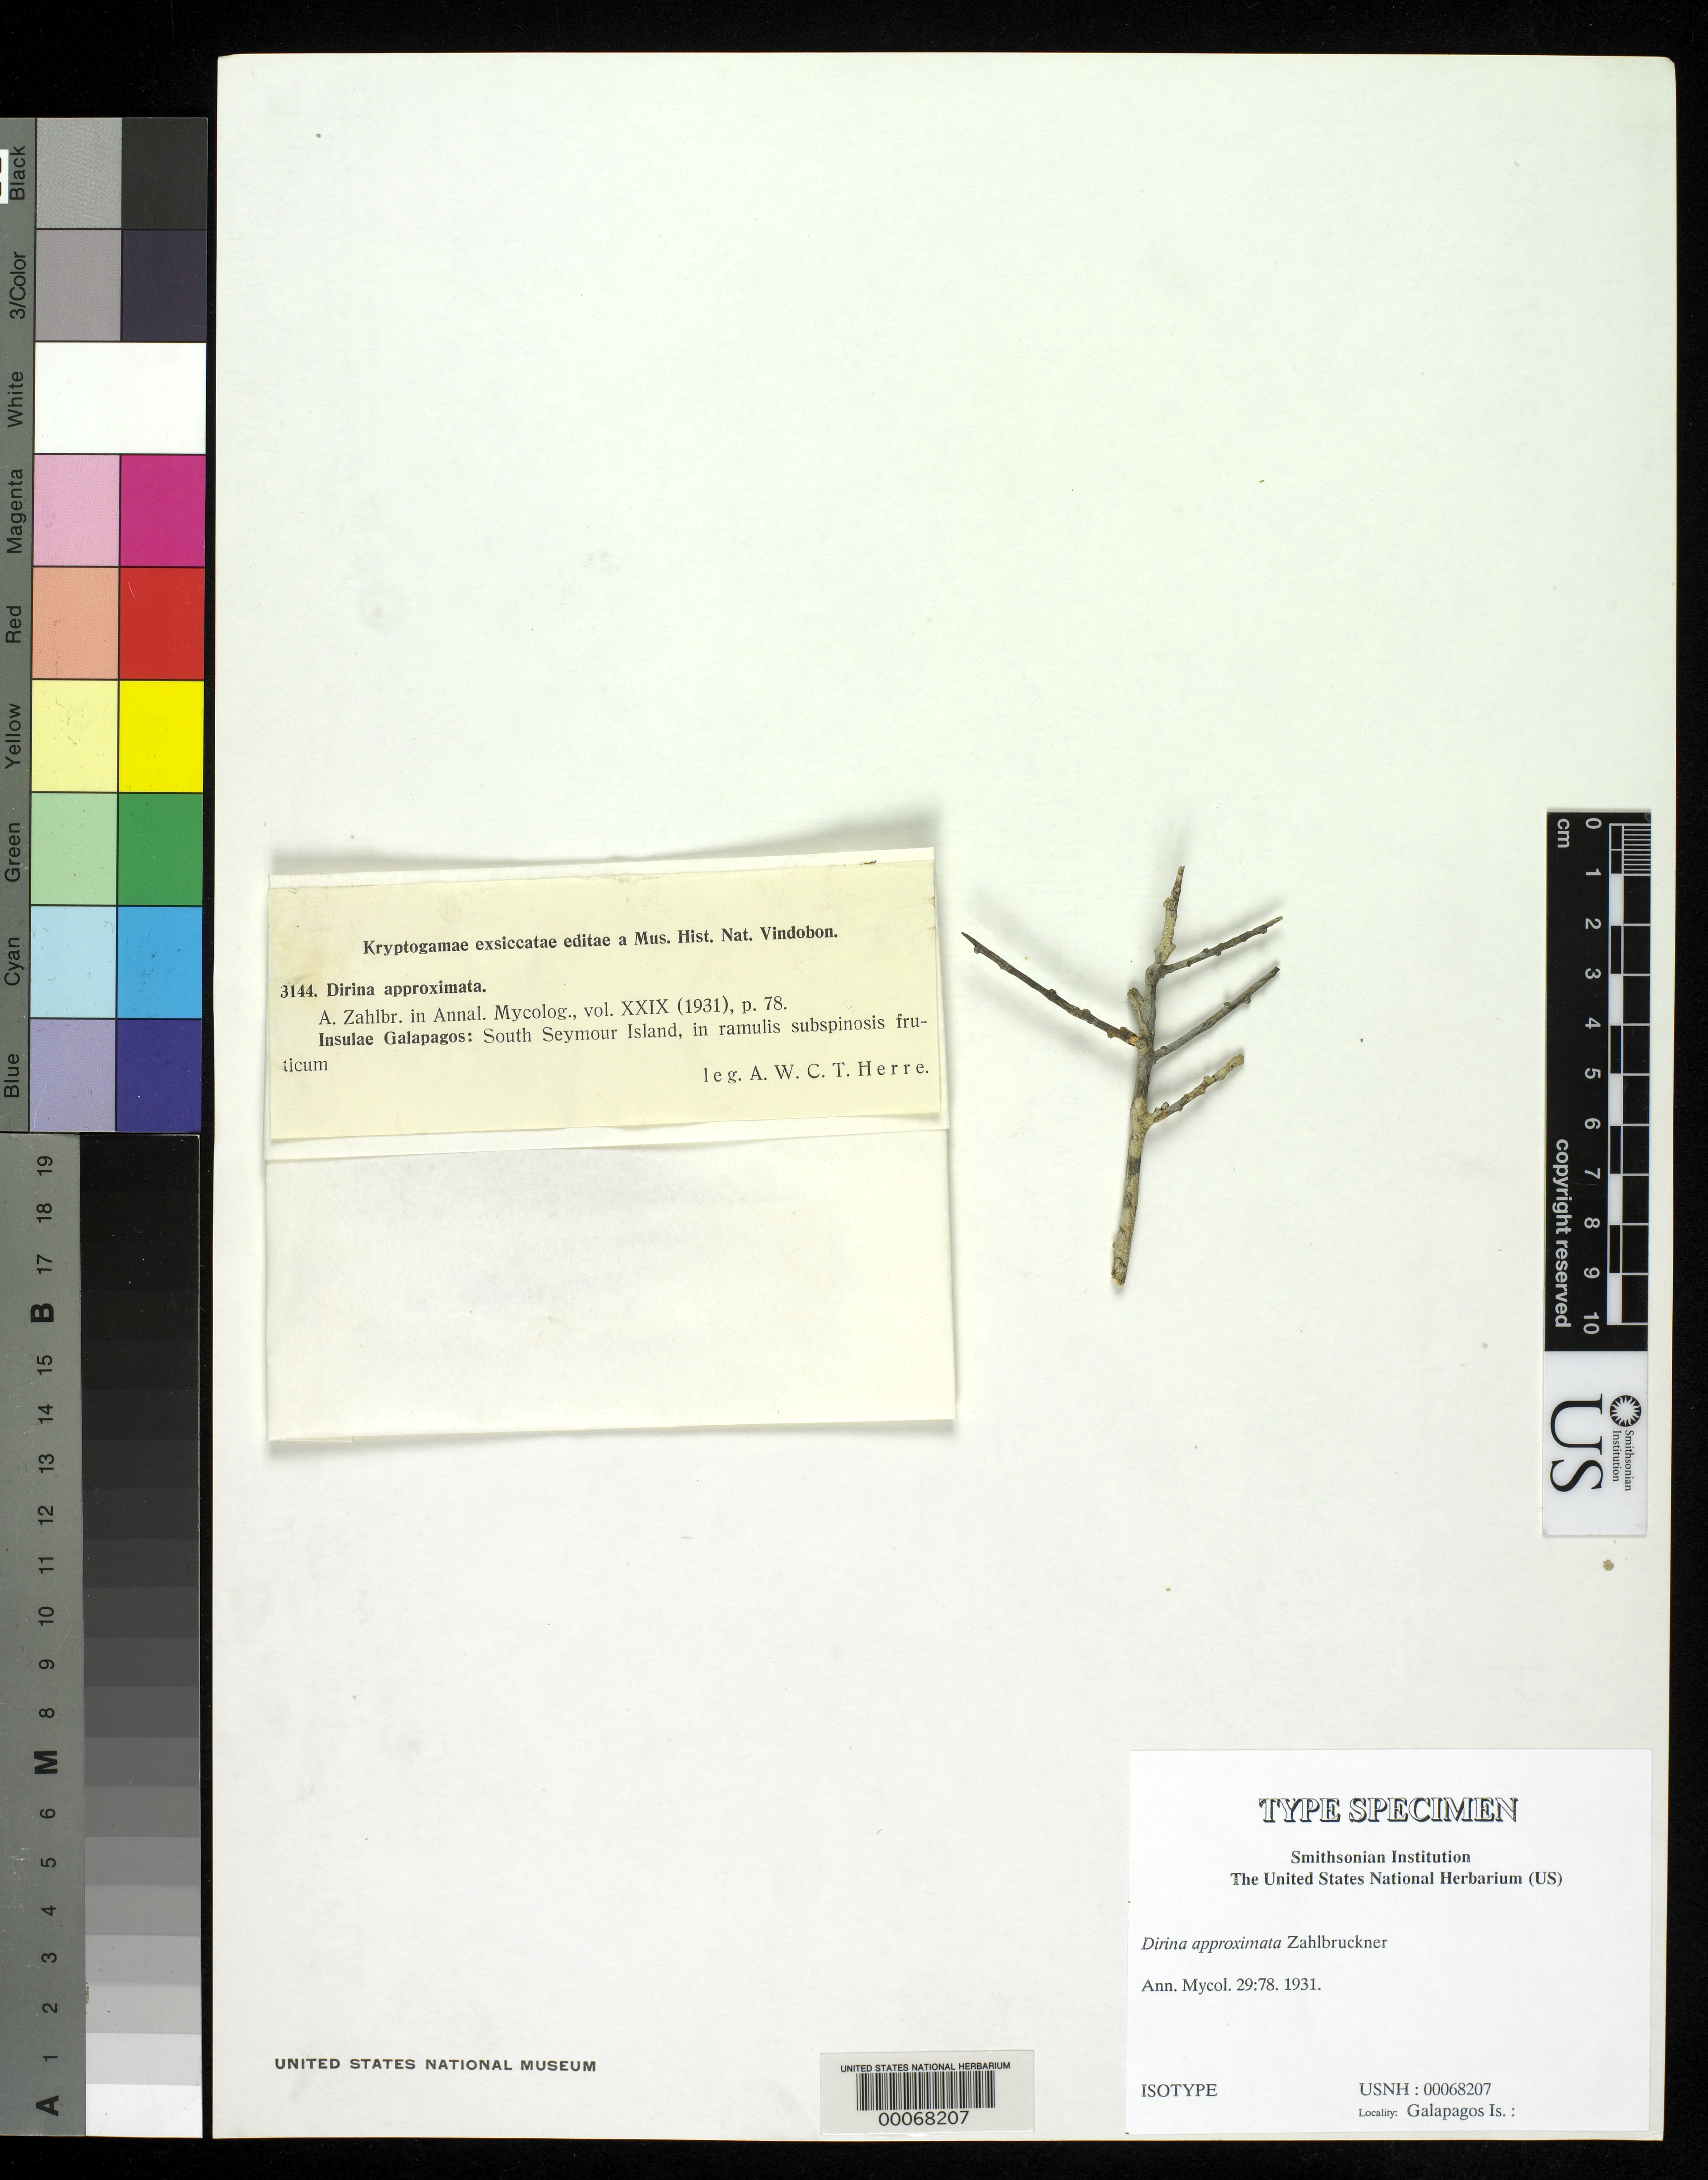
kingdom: Fungi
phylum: Ascomycota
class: Arthoniomycetes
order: Arthoniales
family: Roccellaceae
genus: Dirina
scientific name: Dirina approximata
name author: Zahlbr.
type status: Isotype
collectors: A. W. Herre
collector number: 3144 (Mus. Hist. Nat. Vind. No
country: Ecuador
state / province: Colón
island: Baltra [South Seymour]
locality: South Seymour Island.